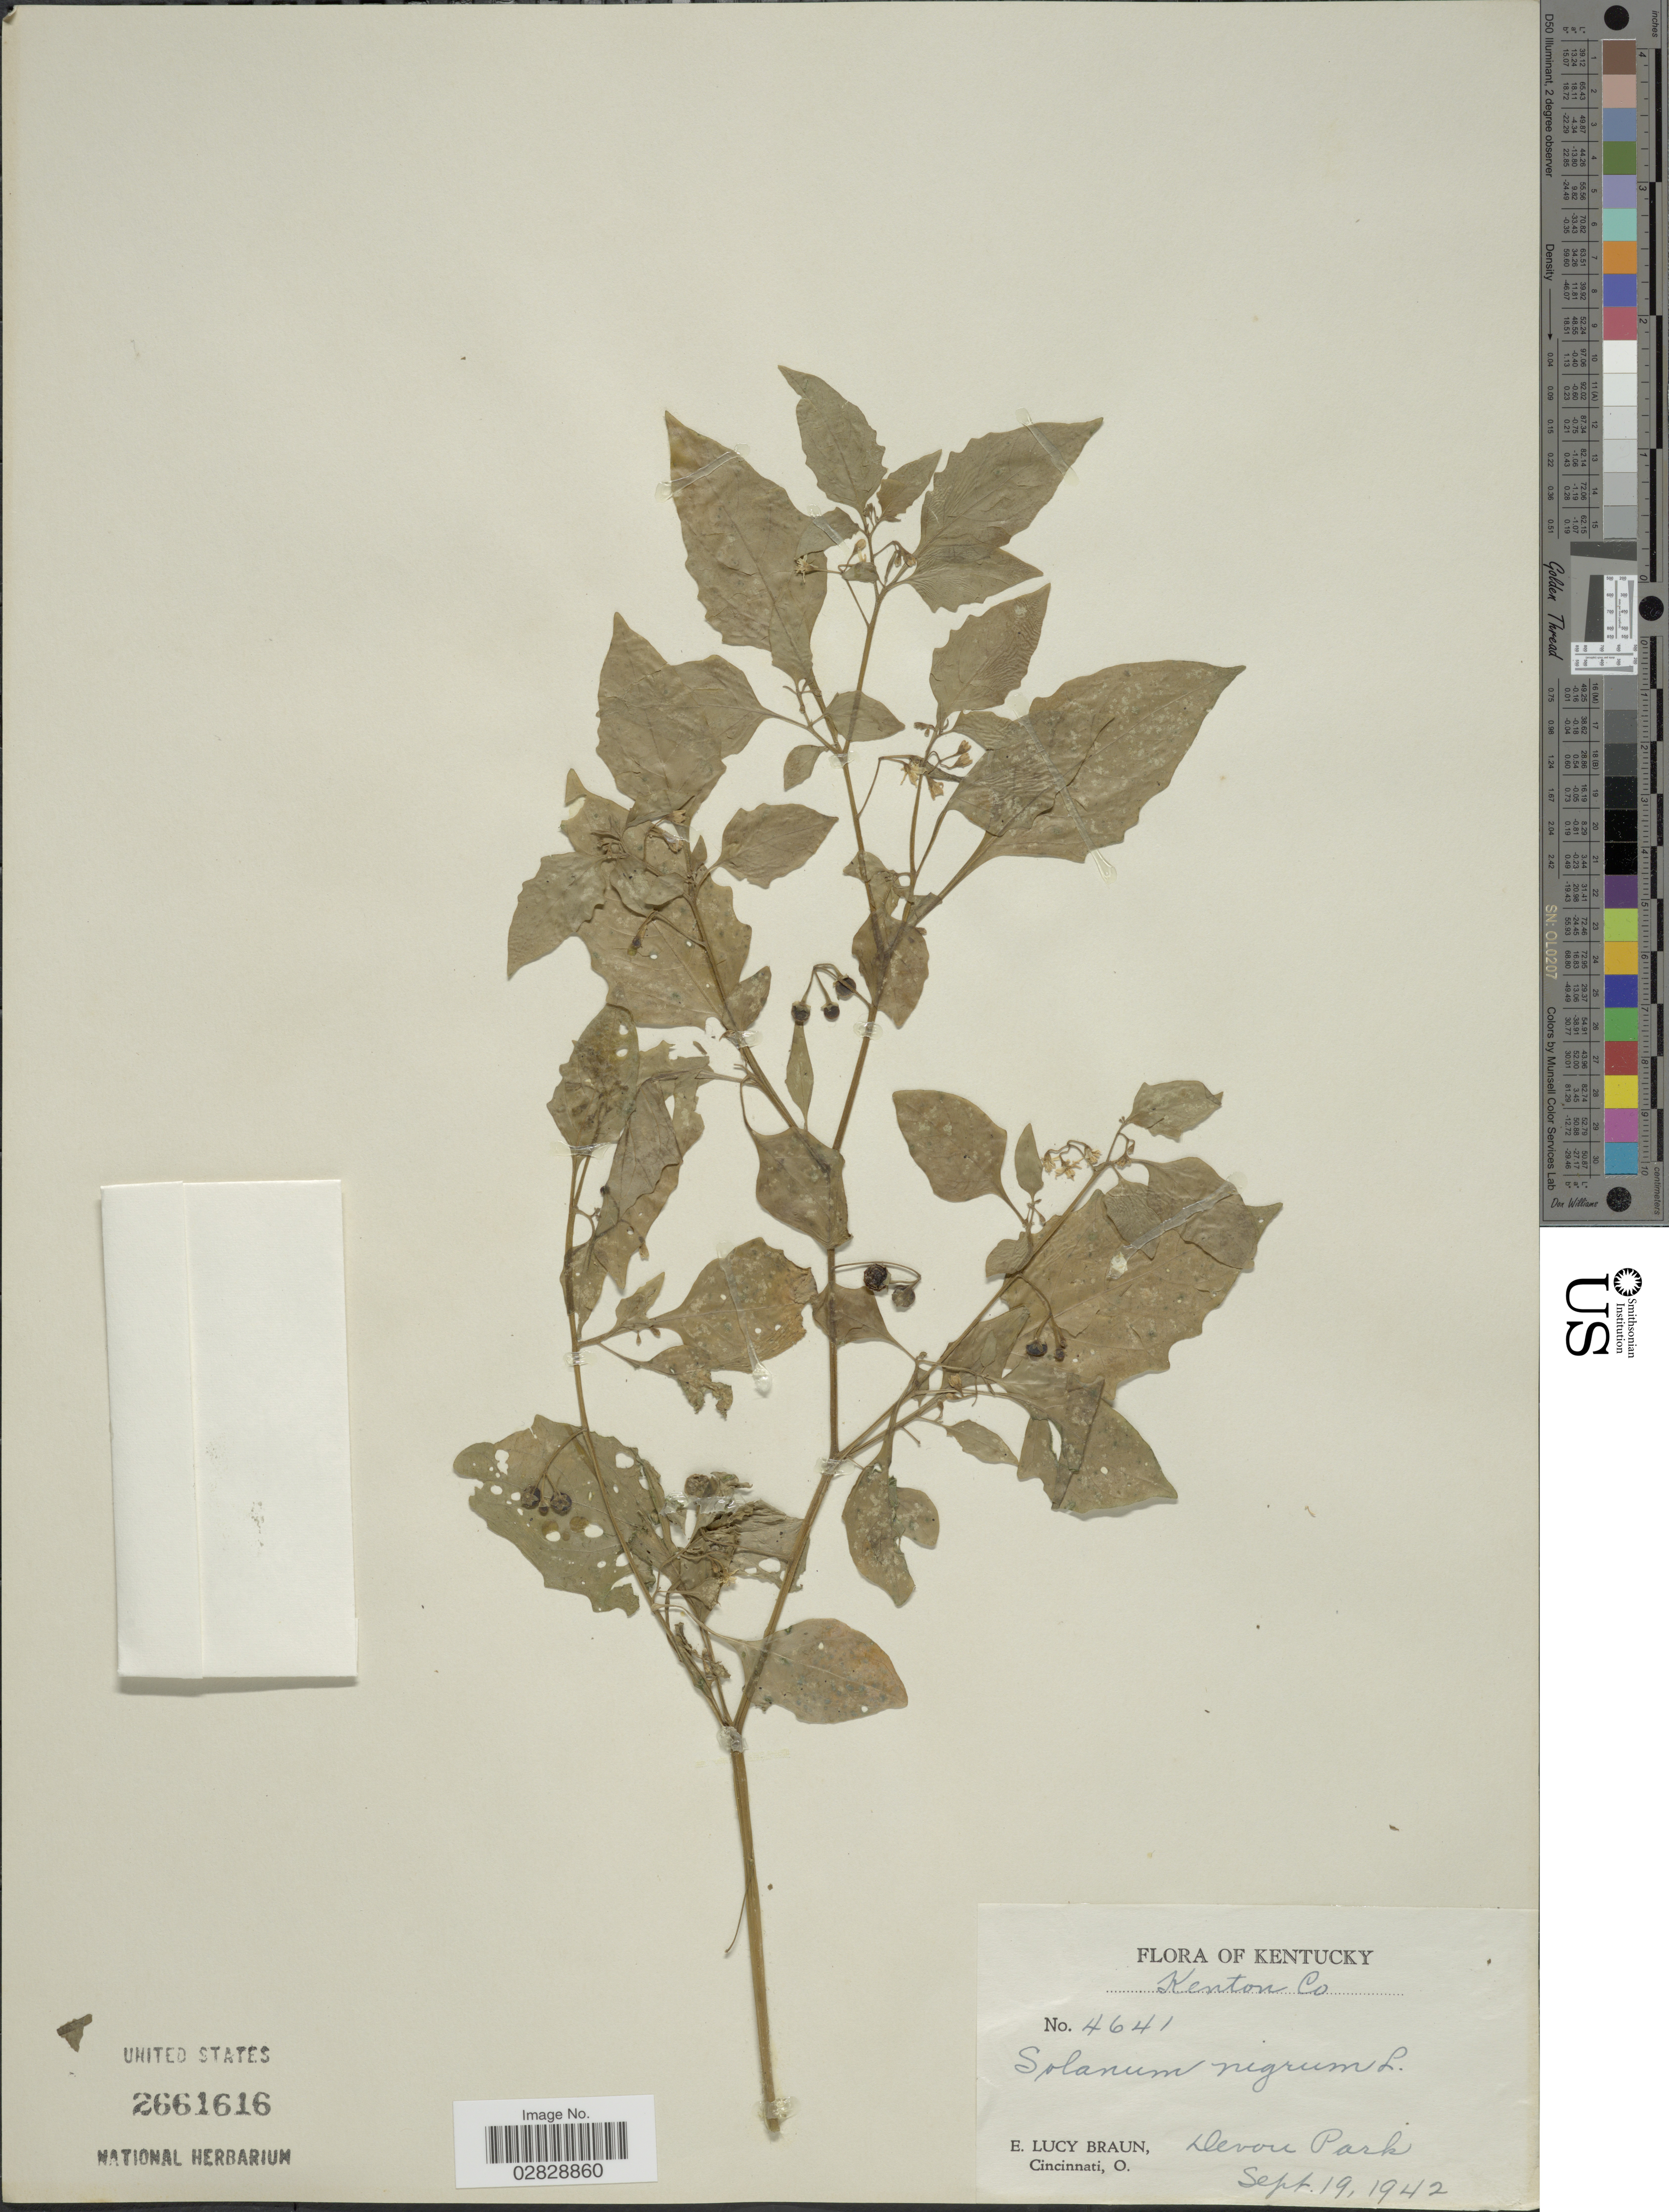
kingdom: Plantae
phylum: Tracheophyta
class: Magnoliopsida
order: Solanales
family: Solanaceae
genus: Solanum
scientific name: Solanum emulans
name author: Raf.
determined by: Knapp, S. D.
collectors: E. L. Braun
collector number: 4641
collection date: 1942-09-19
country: United States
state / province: Kentucky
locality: Kenton Co. Devou Park.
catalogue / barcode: US 2661616